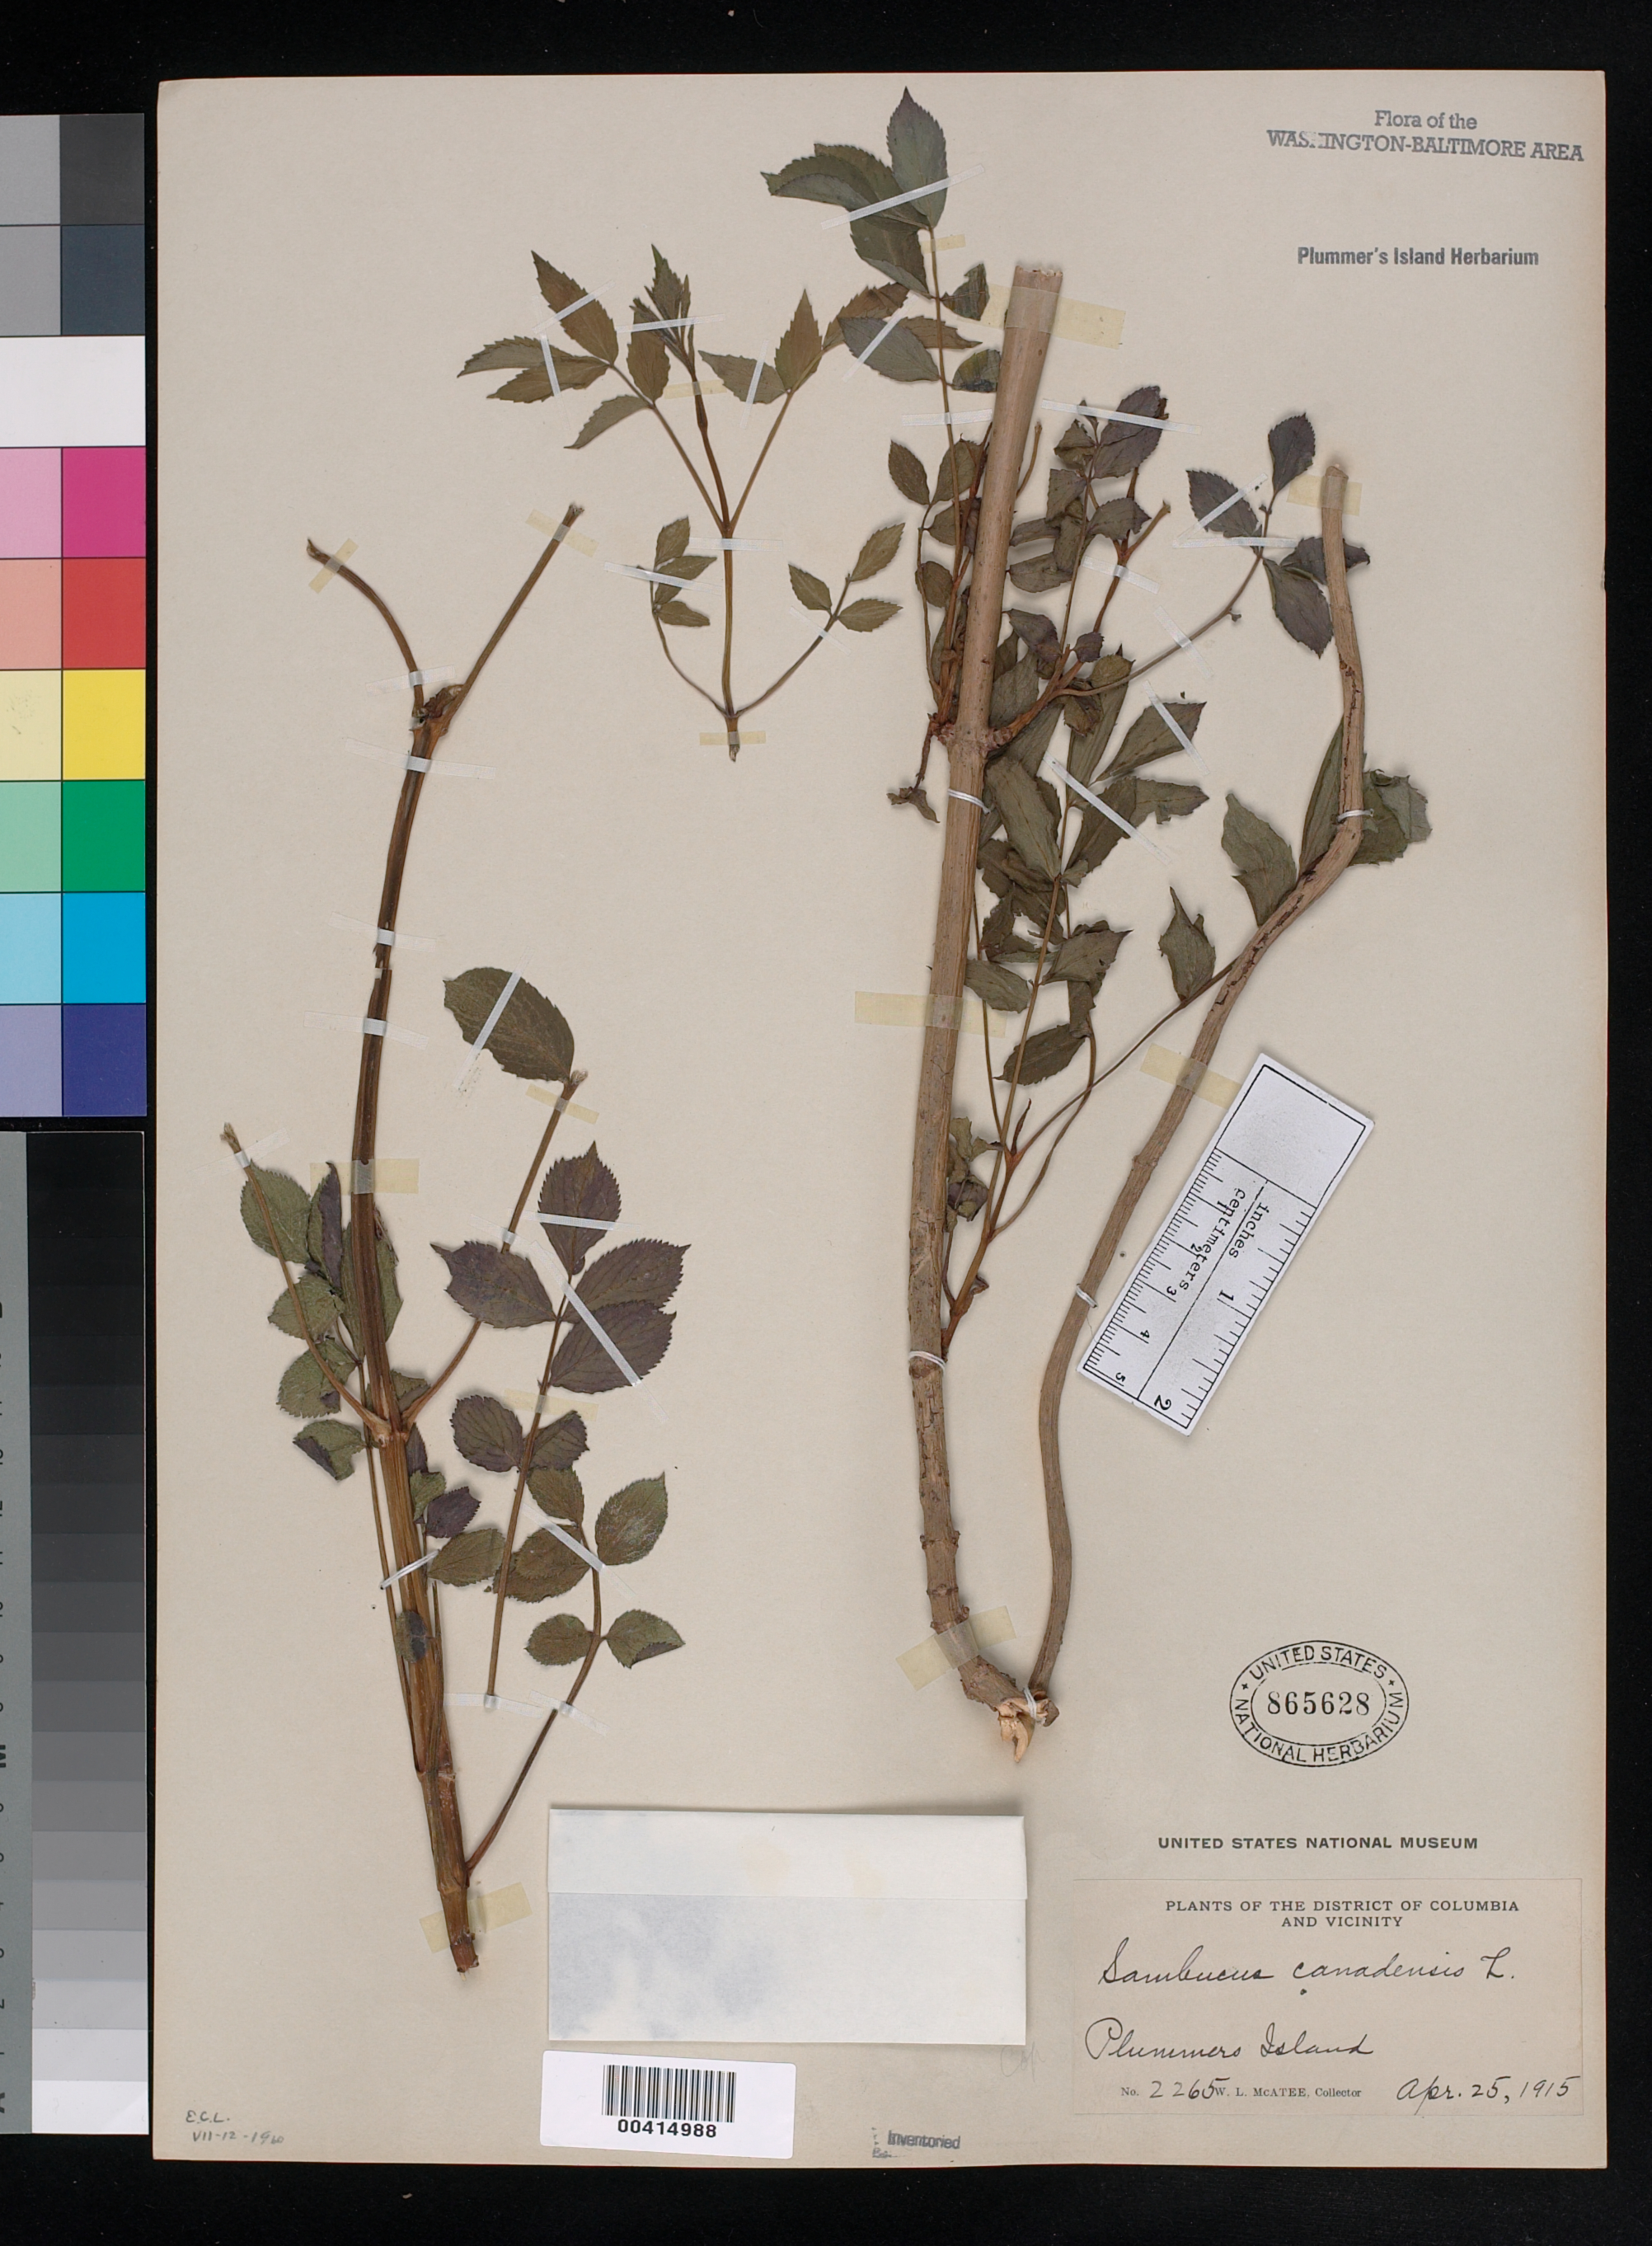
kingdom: Plantae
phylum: Tracheophyta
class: Magnoliopsida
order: Dipsacales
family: Viburnaceae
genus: Sambucus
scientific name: Sambucus canadensis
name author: L.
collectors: W. McAtee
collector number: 2265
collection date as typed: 25 Apr 1915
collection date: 1915-04-25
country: United States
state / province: Maryland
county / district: Montgomery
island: Plummers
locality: Plummer's Island C. & O. Canal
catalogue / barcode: US 865628